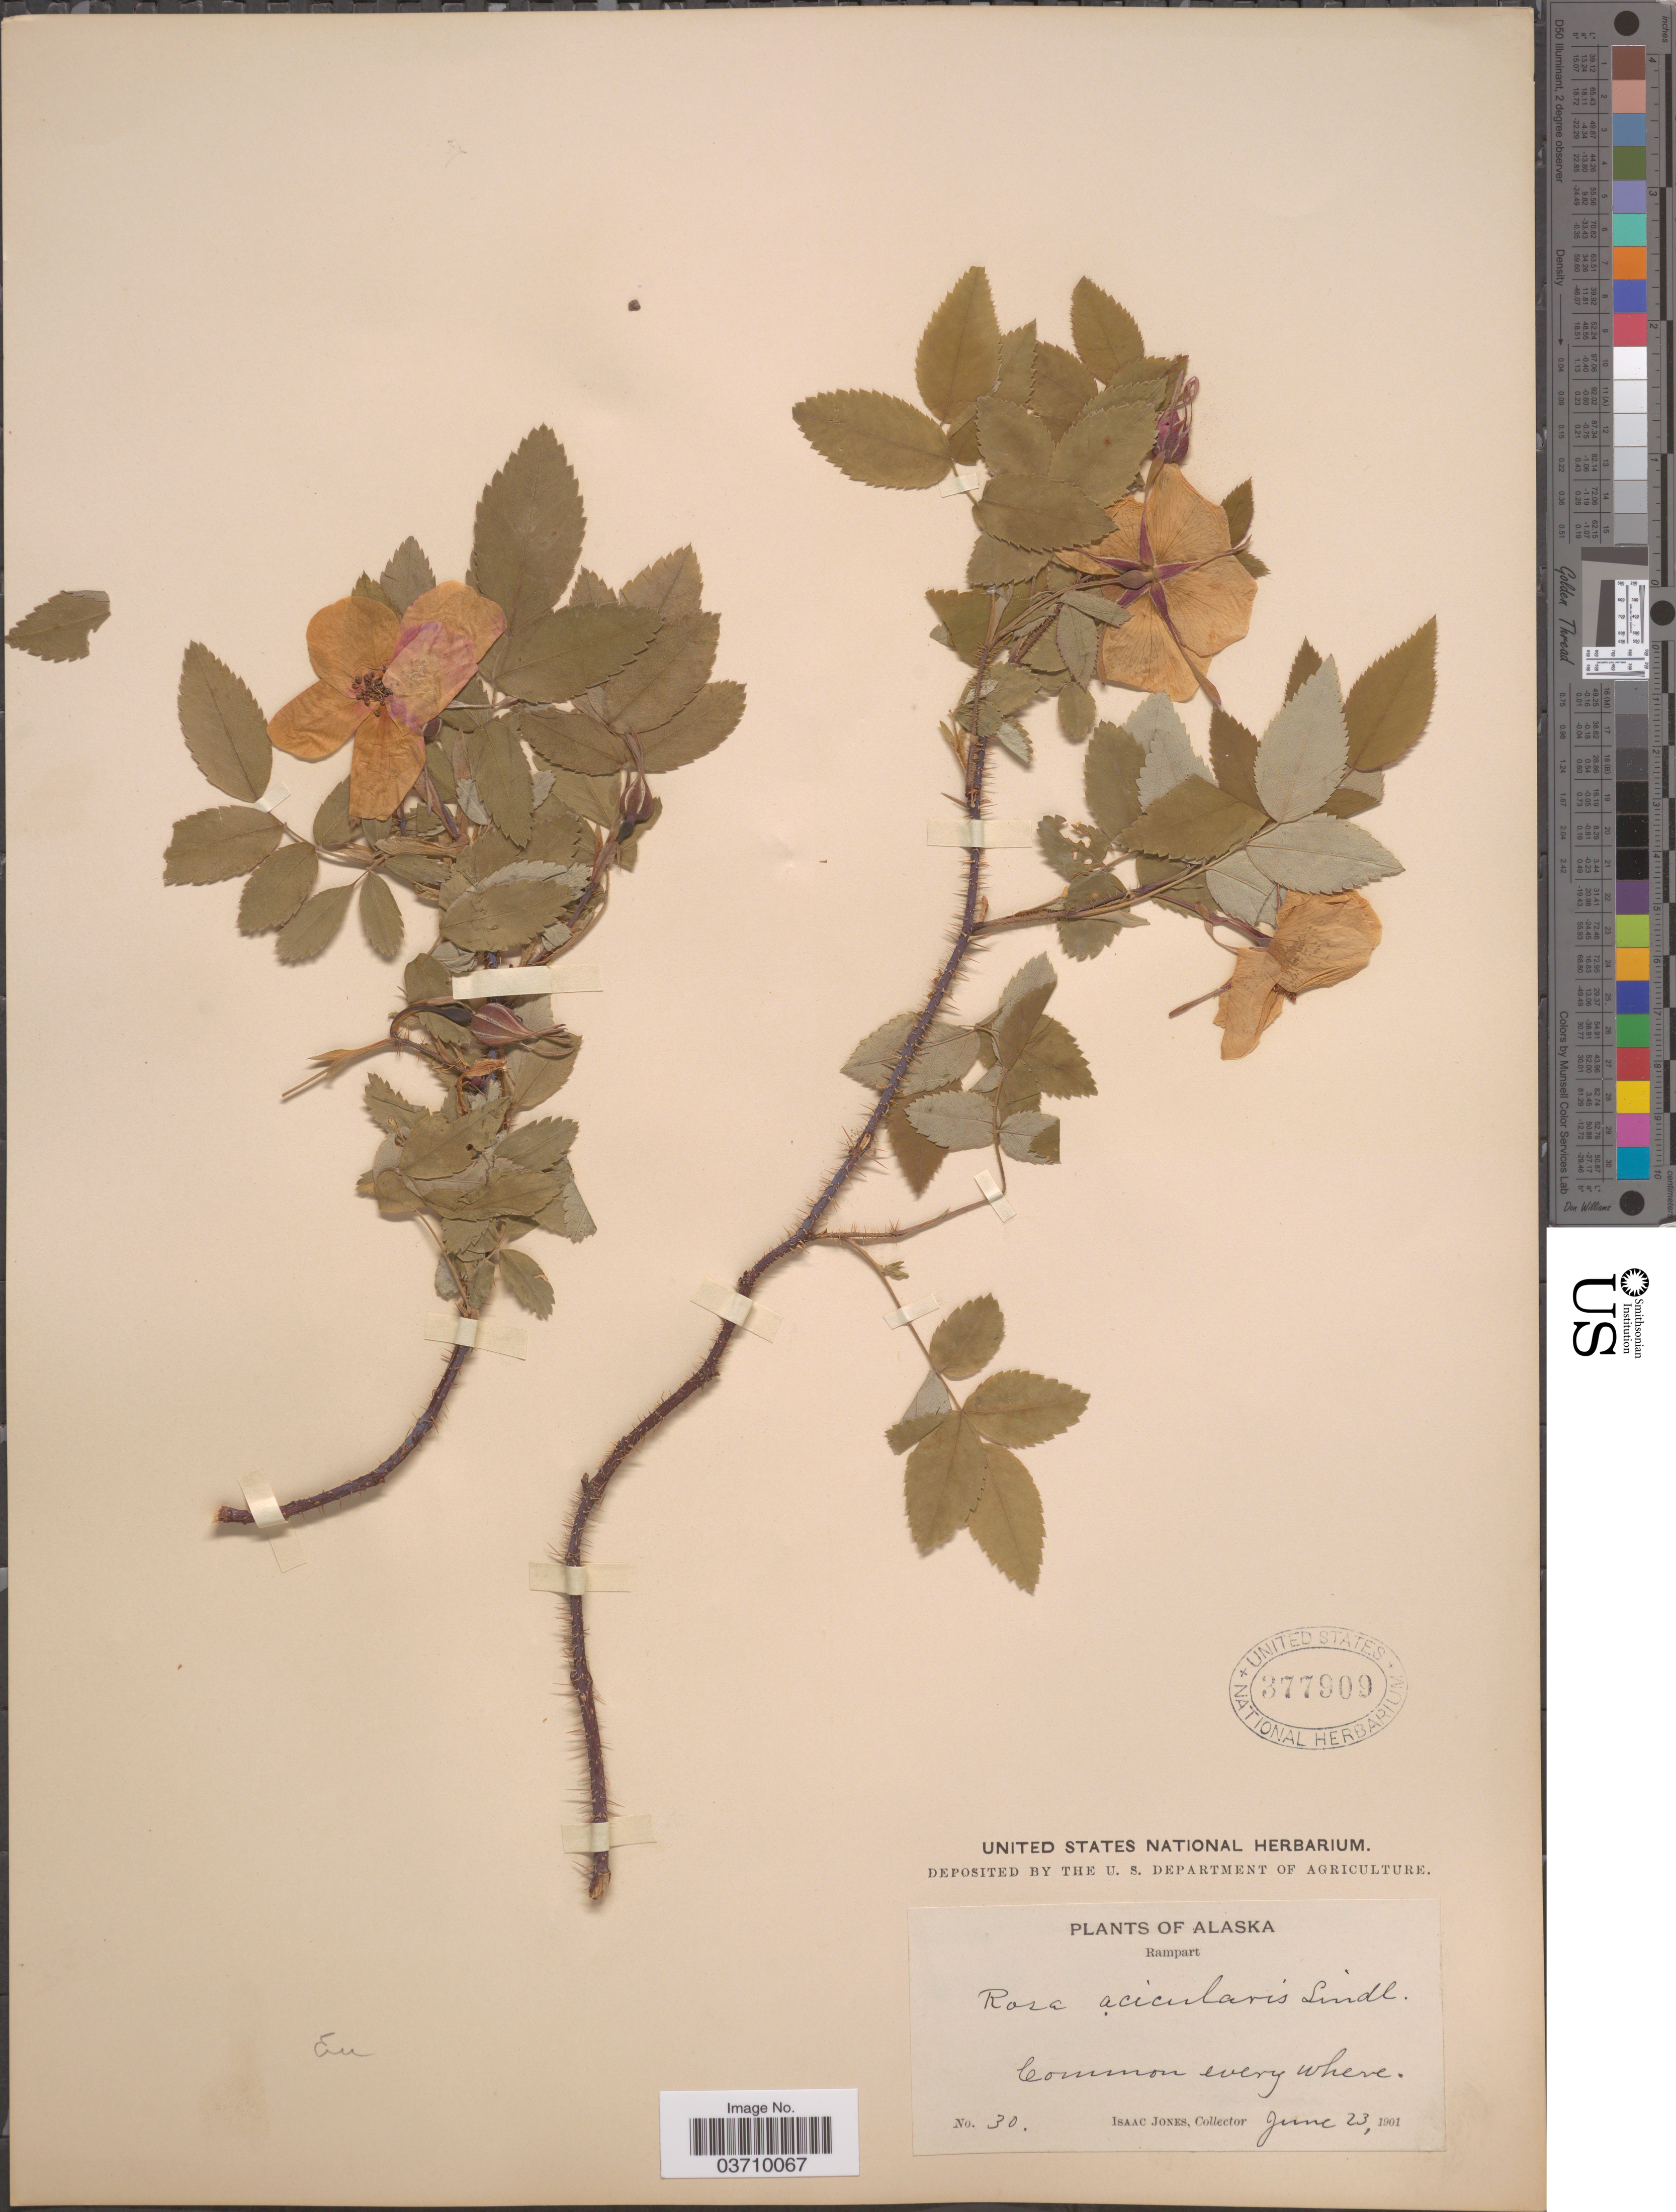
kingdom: Plantae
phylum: Tracheophyta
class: Magnoliopsida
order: Rosales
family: Rosaceae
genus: Rosa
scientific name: Rosa acicularis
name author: Lindl.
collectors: I. Jones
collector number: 30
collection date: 1901-06-23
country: United States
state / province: Alaska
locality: Rampart.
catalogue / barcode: US 377909